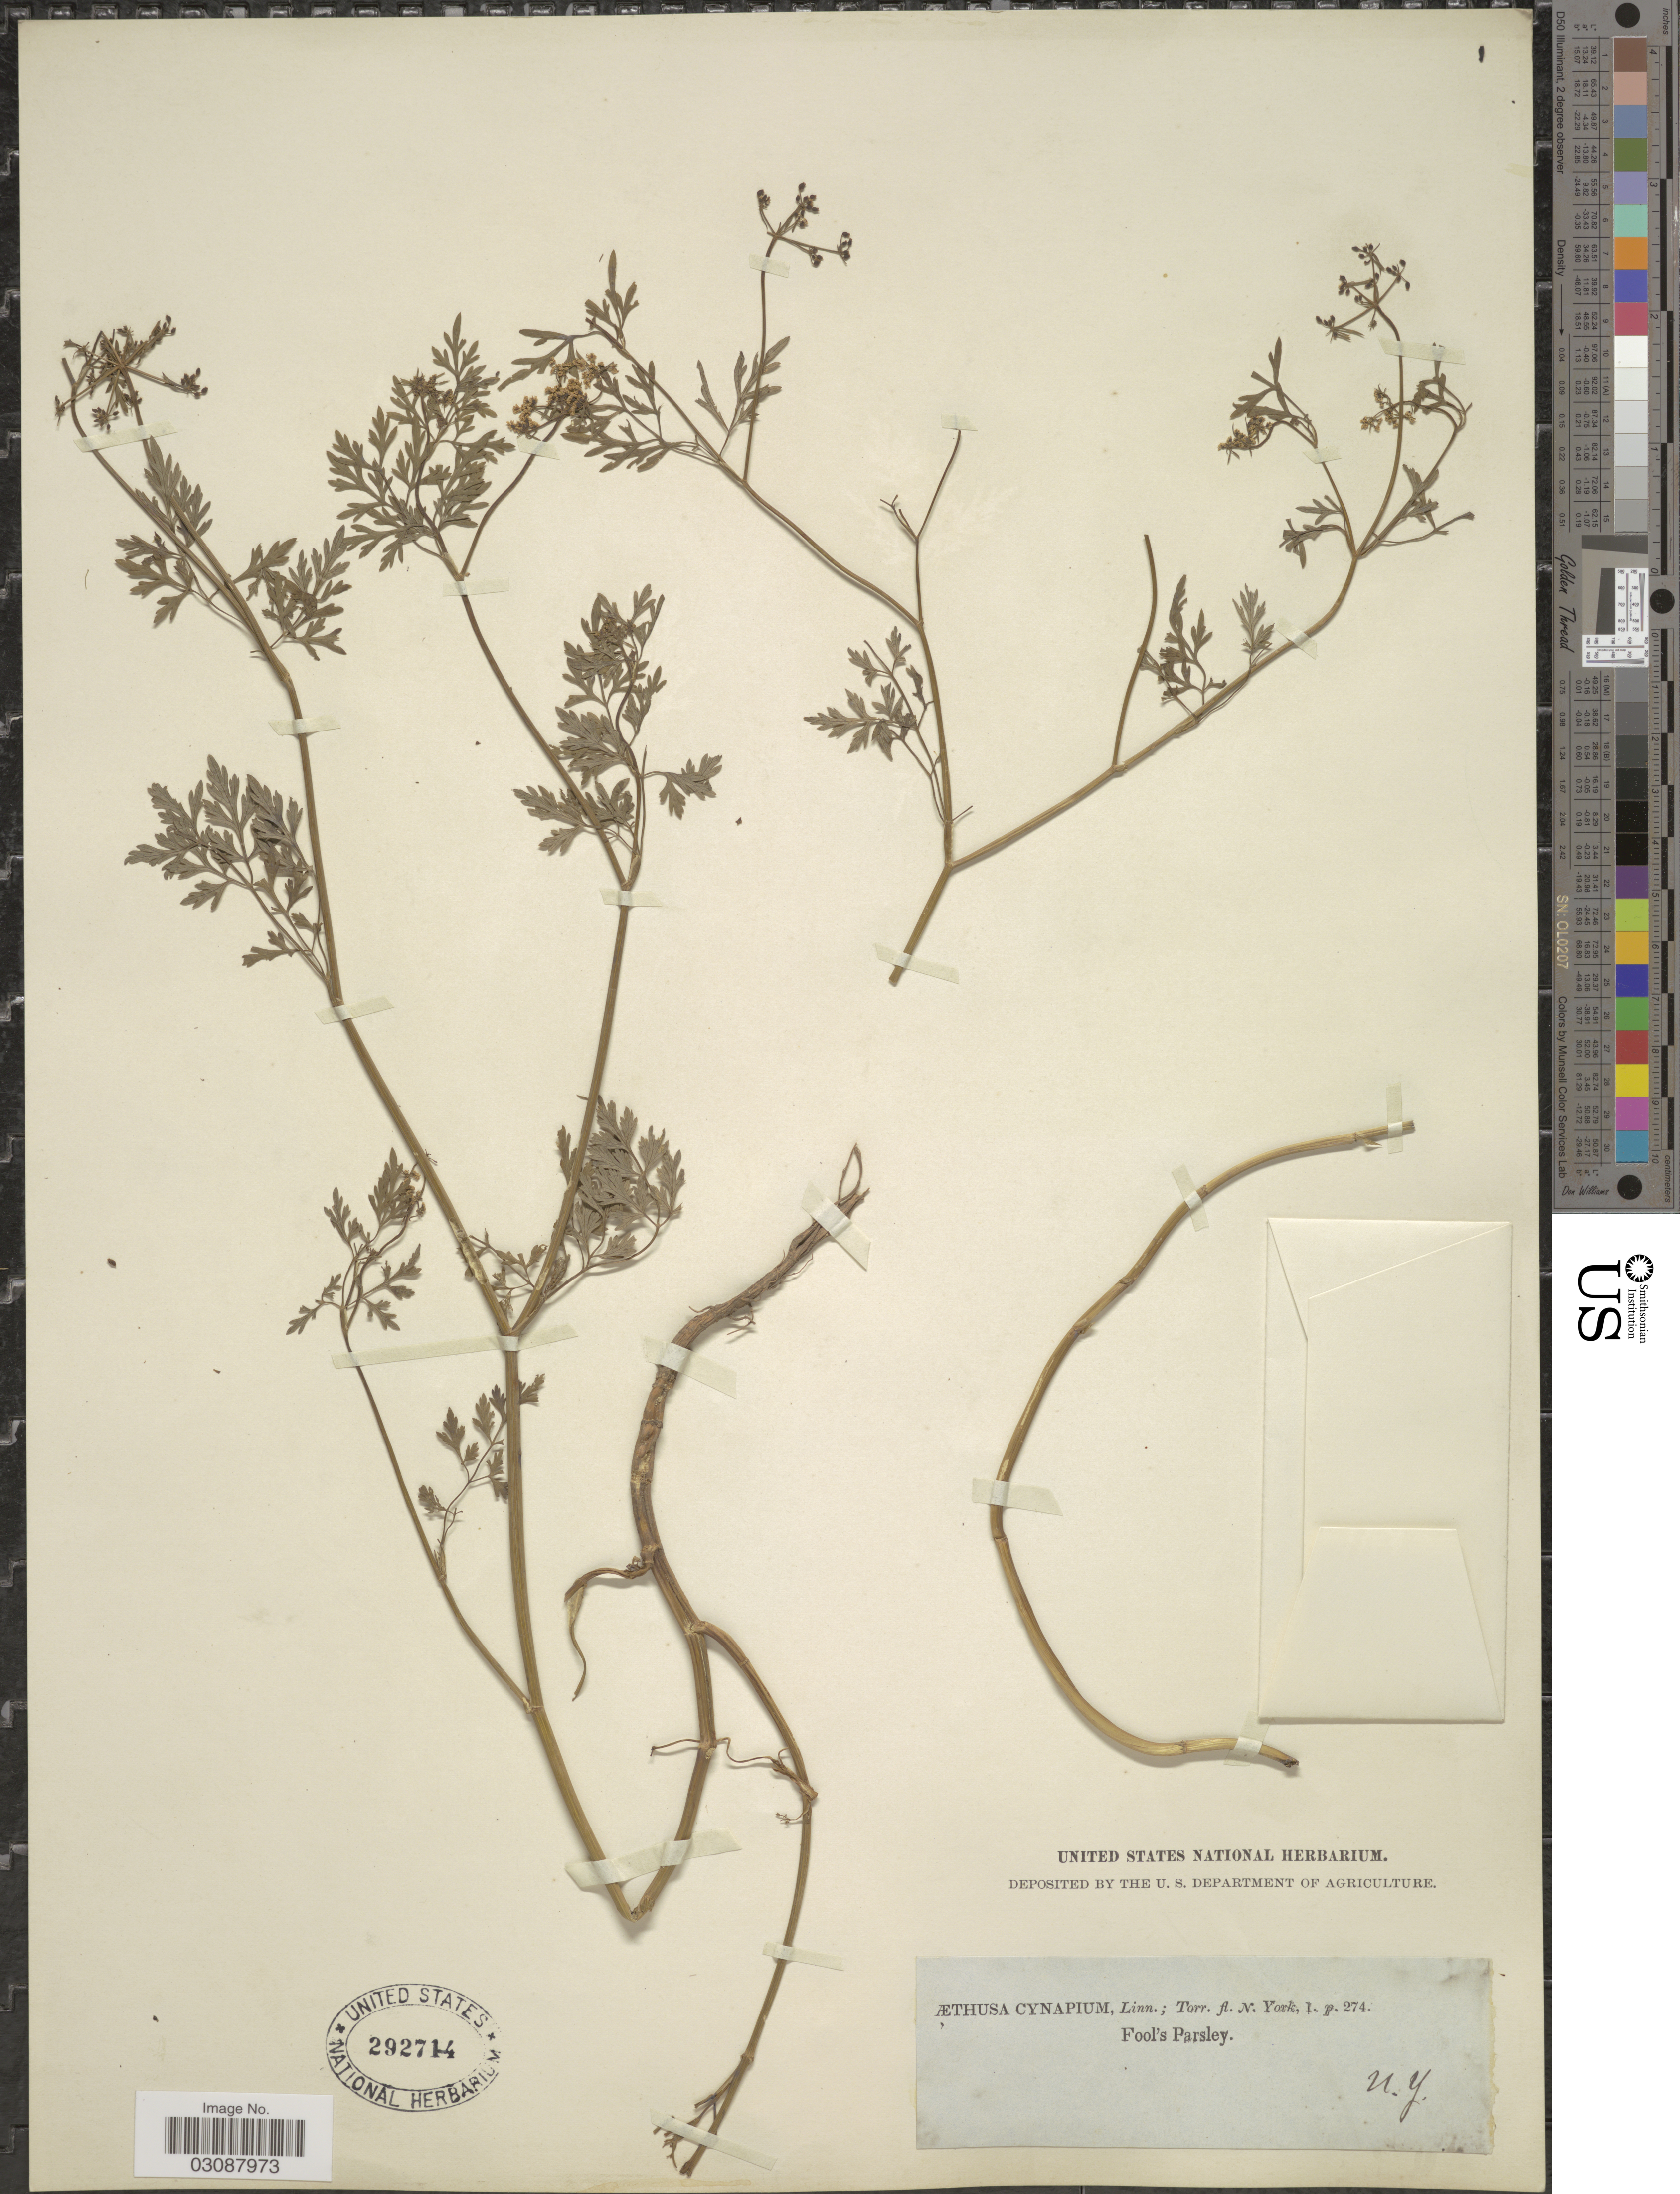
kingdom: Plantae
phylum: Tracheophyta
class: Magnoliopsida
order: Apiales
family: Apiaceae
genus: Aethusa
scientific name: Aethusa cynapium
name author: L.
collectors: ex herb. United States National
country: United States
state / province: New York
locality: N.Y.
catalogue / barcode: US 292714